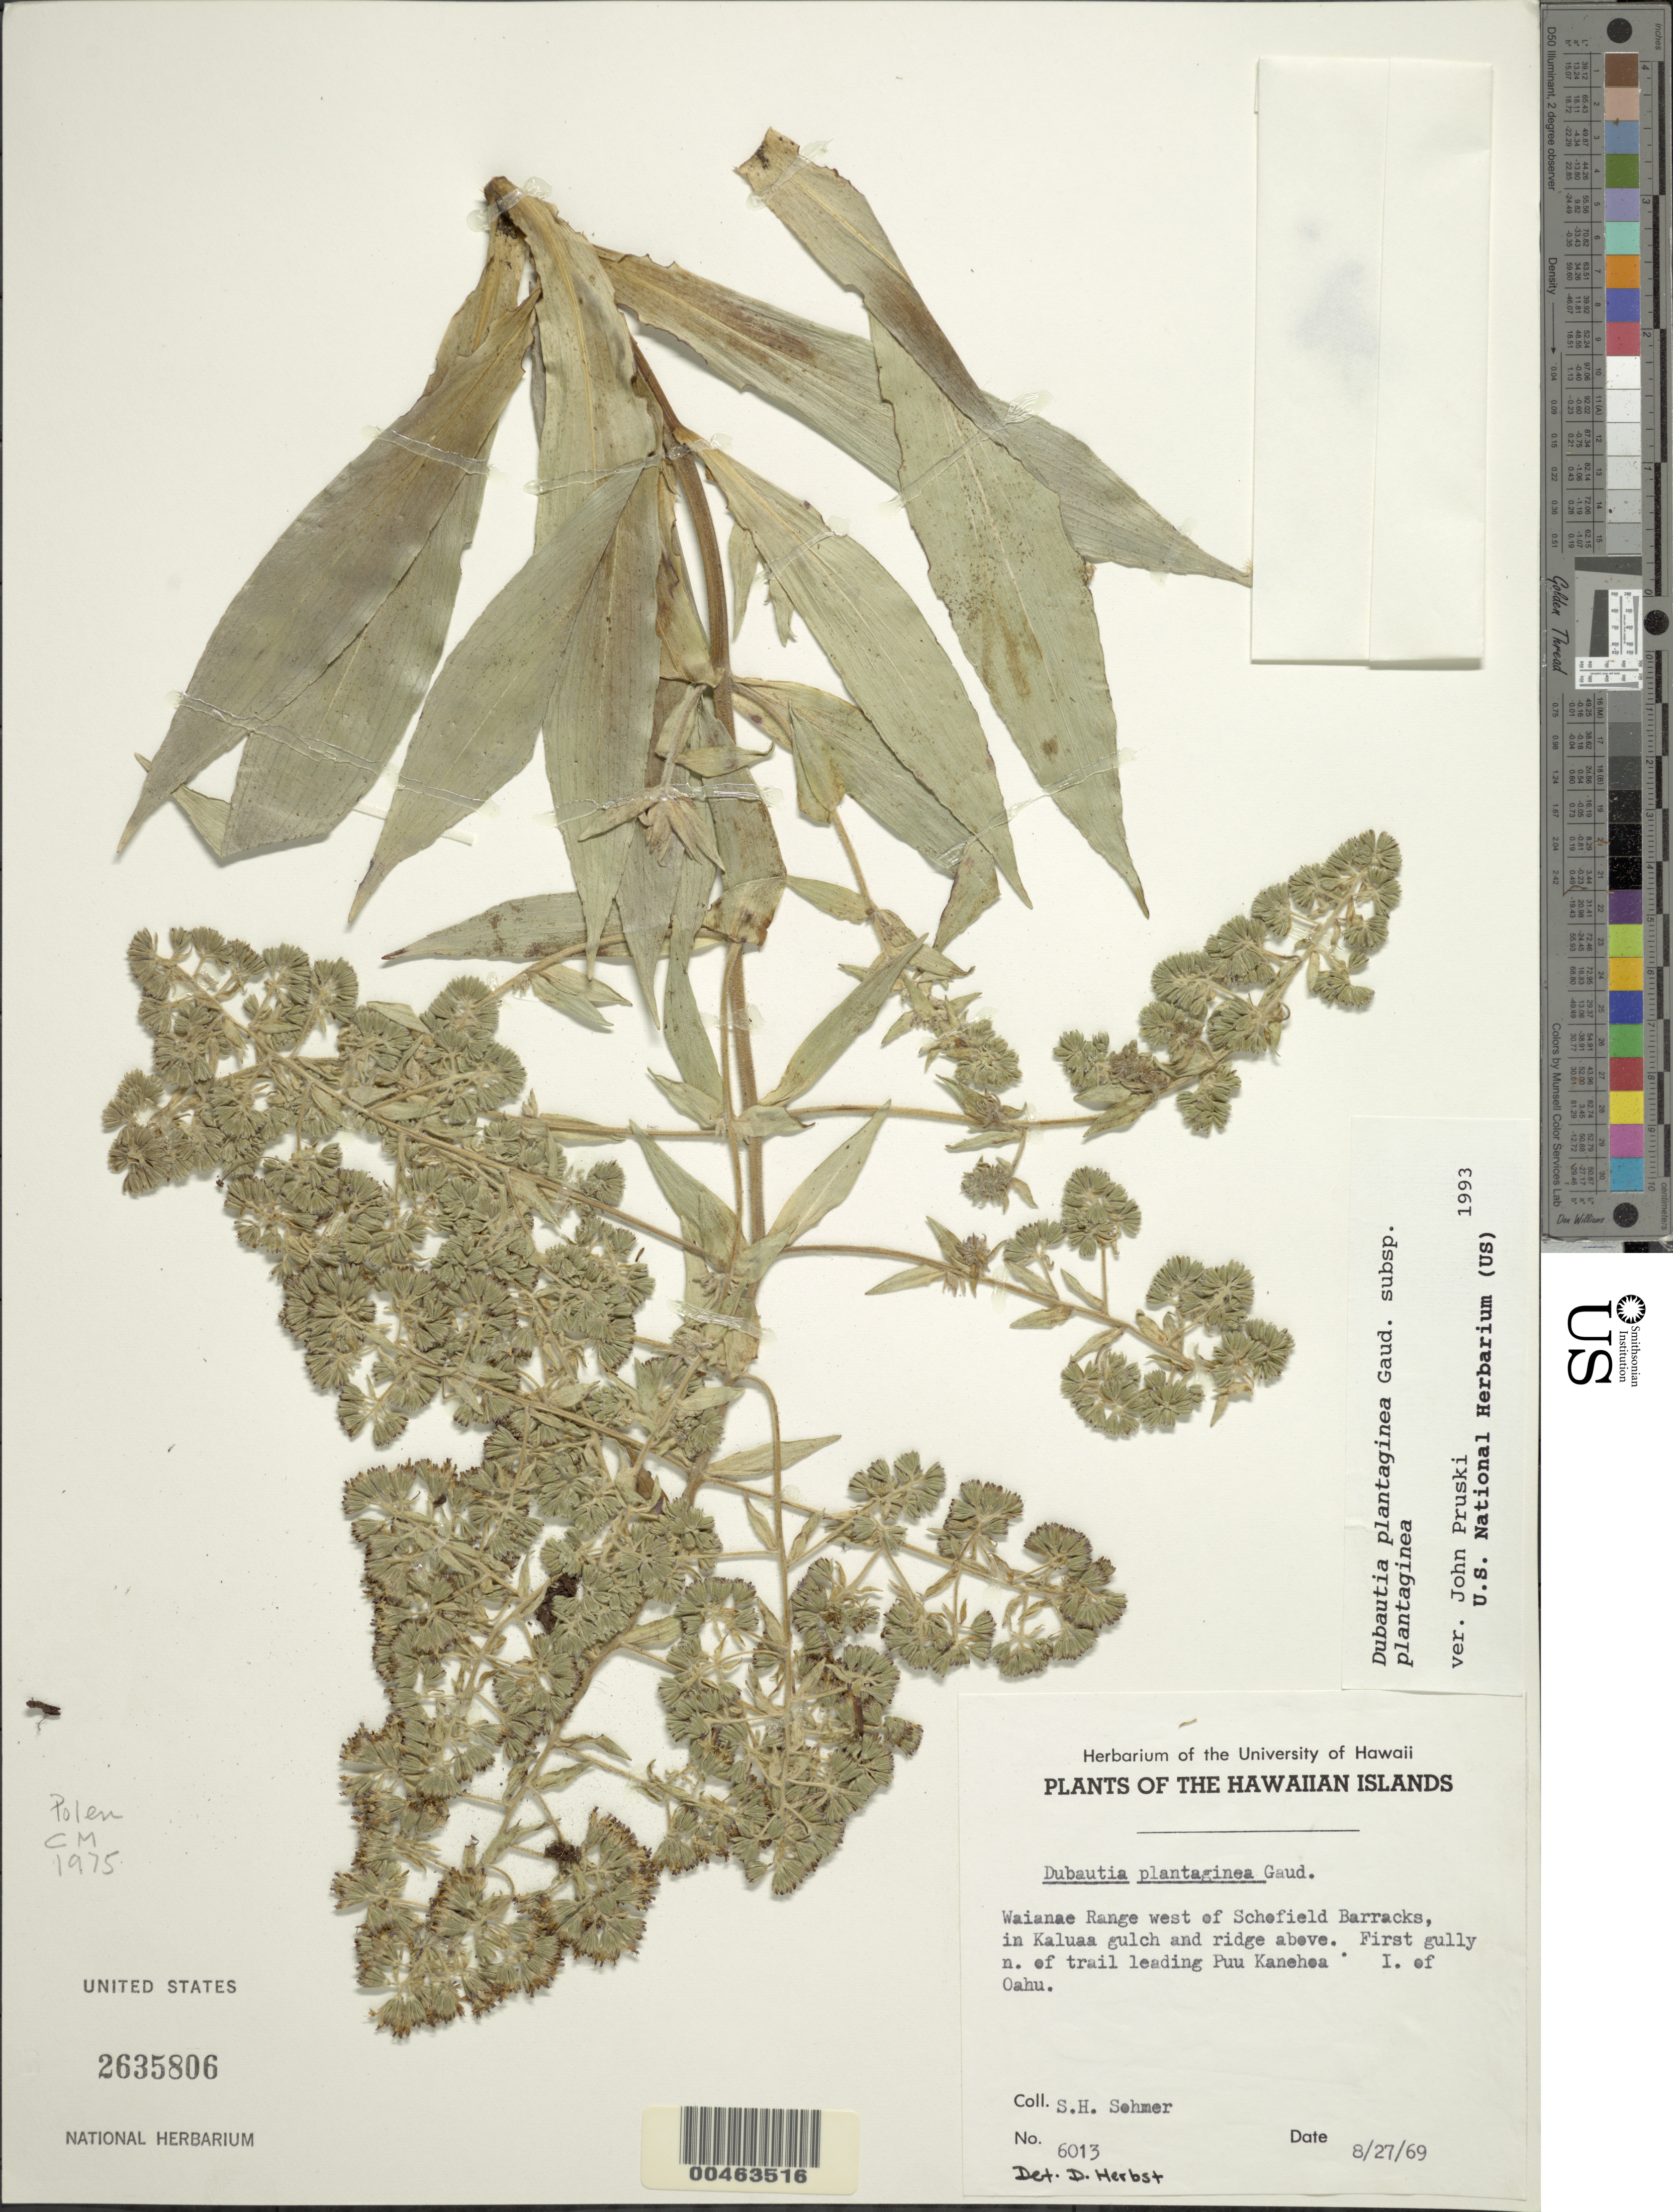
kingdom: Plantae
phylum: Tracheophyta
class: Magnoliopsida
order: Asterales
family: Asteraceae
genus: Dubautia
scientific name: Dubautia plantaginea subsp. plantaginea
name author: Gaudich.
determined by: Pruski, J. F.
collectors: S. H. Sohmer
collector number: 6013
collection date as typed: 27 Aug 1969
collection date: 1969-08-27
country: United States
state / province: Hawaii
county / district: Honolulu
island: Oahu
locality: Waianae Range, west of Schofield Barracks, in Kaluaa gulch and ridge above. First gully north of trail leading Puu Kanehoa.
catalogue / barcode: US 2635806